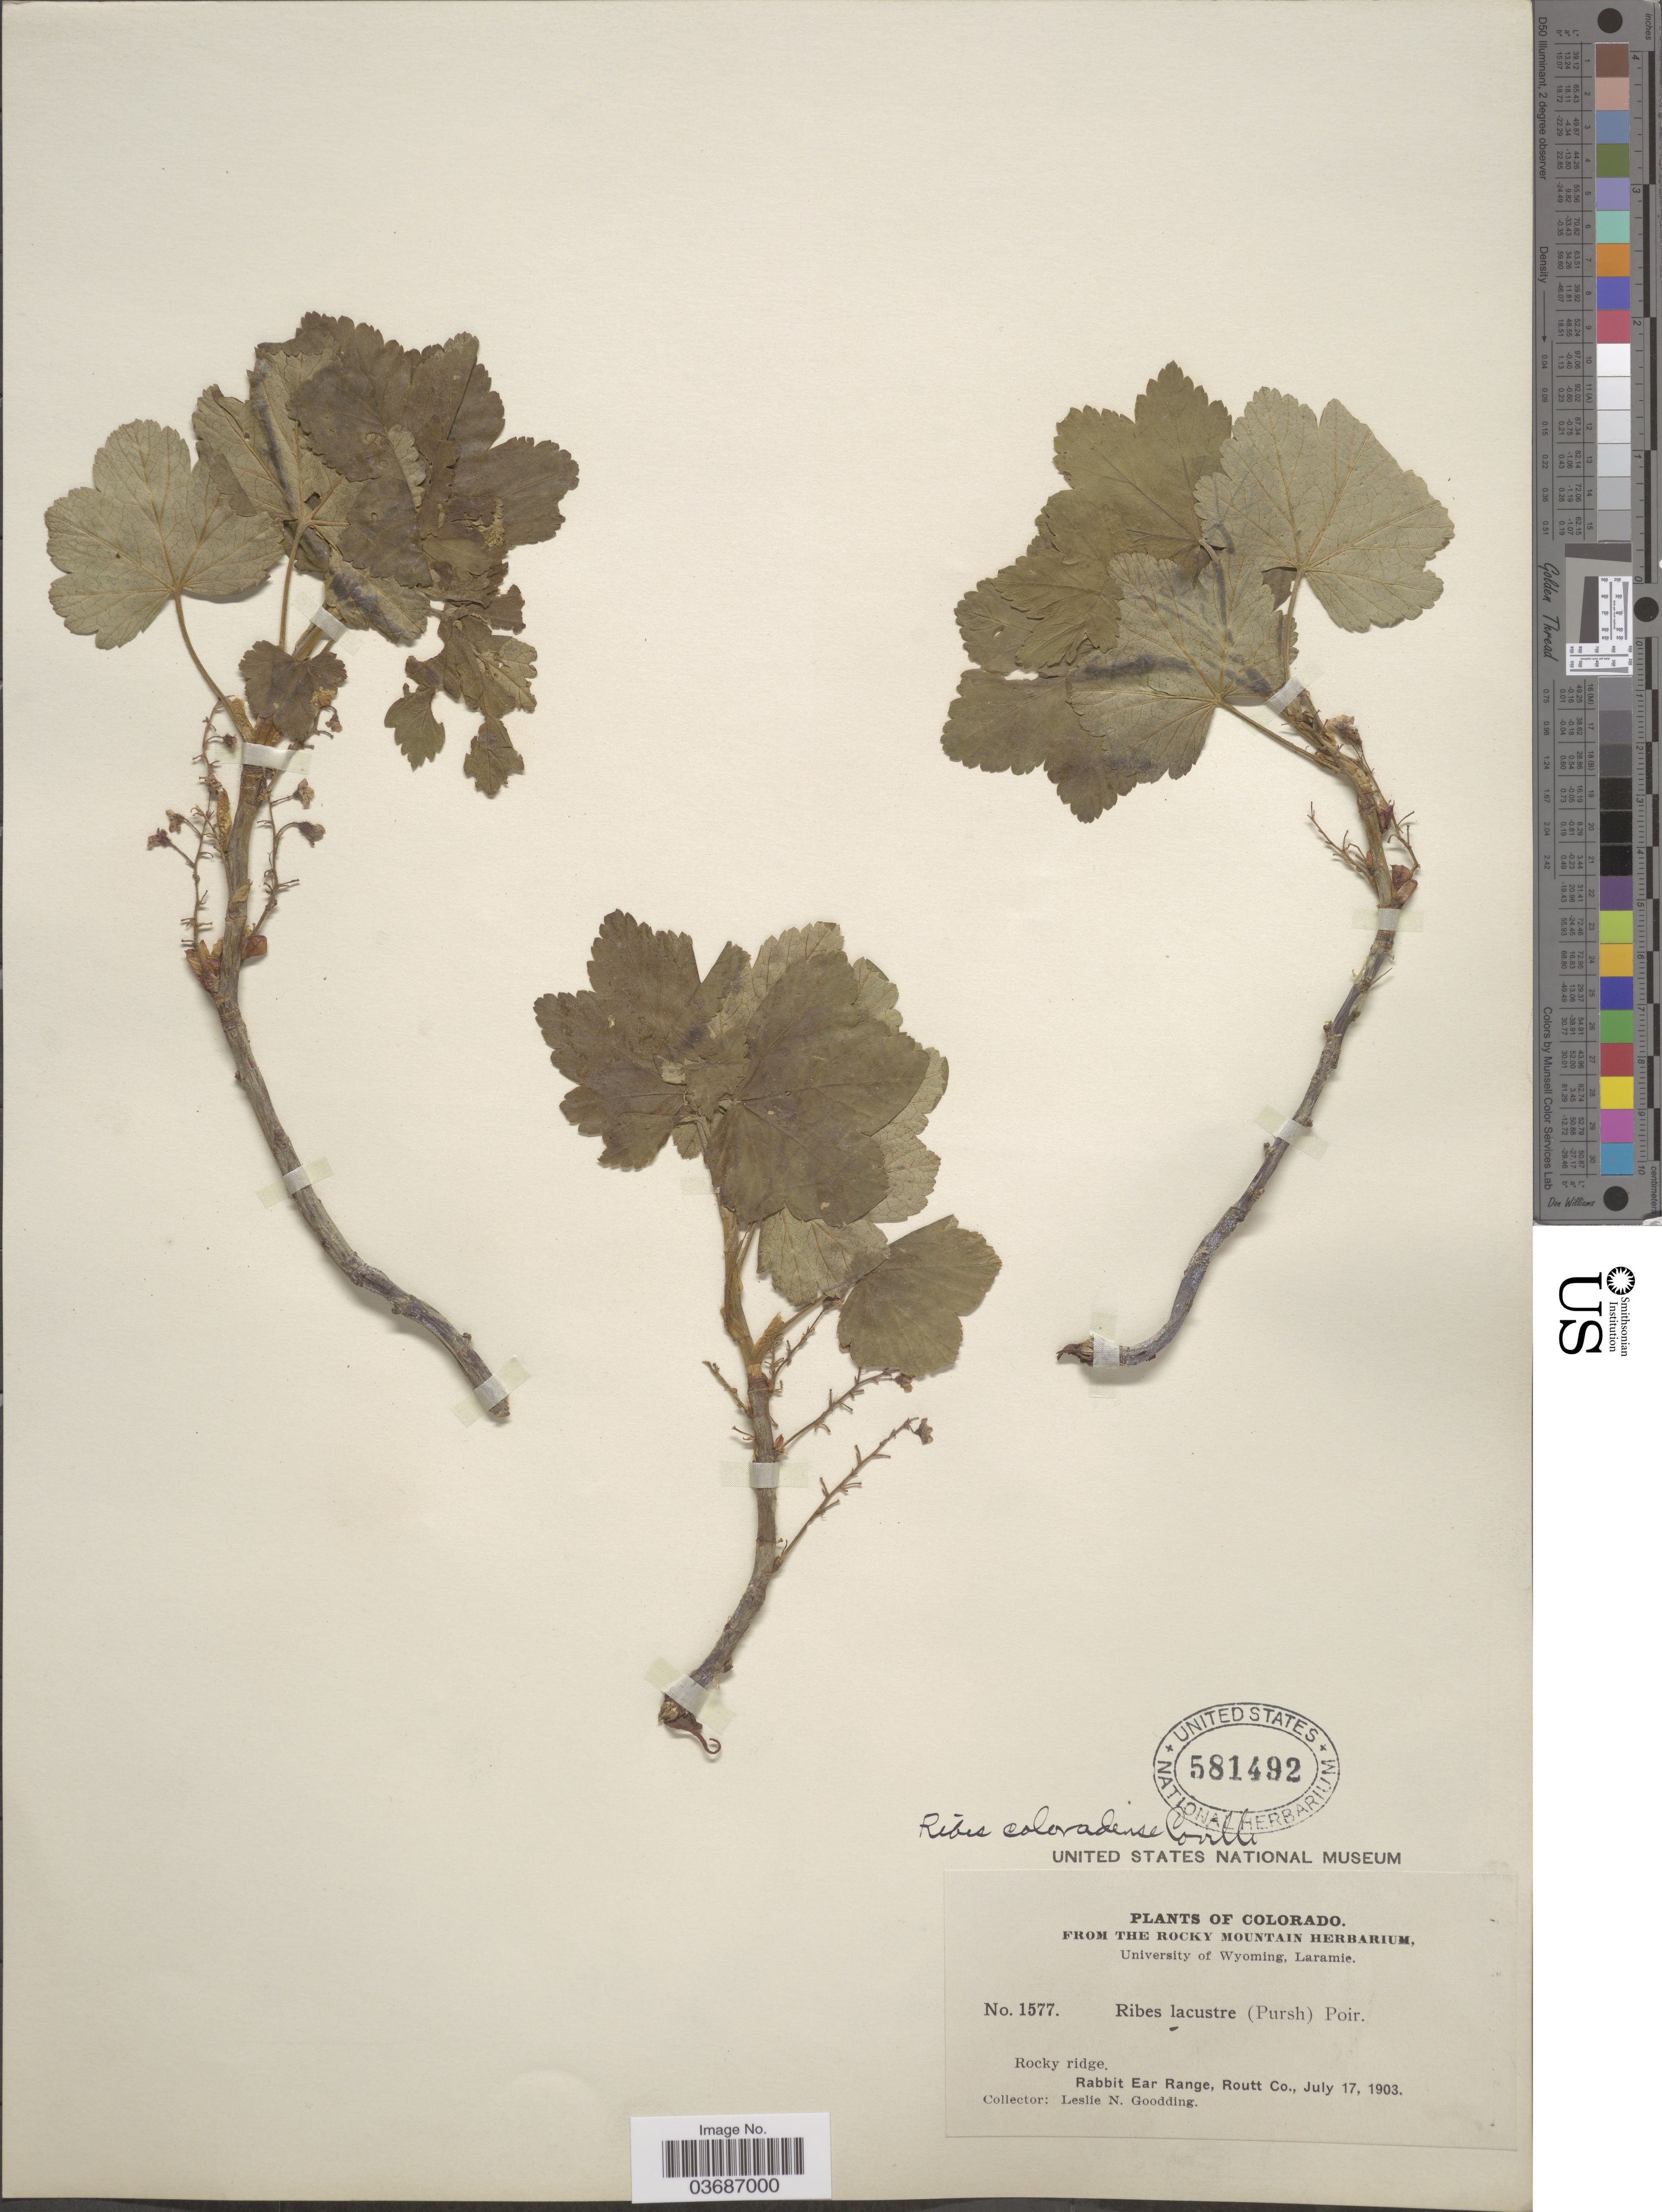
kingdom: Plantae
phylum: Tracheophyta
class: Magnoliopsida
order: Saxifragales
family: Grossulariaceae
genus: Ribes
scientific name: Ribes coloradense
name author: Coville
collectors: L. N. Goodding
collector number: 1577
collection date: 1903-07-17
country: United States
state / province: Colorado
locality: Rabbit Ear Range, Routt Co.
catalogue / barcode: US 581492